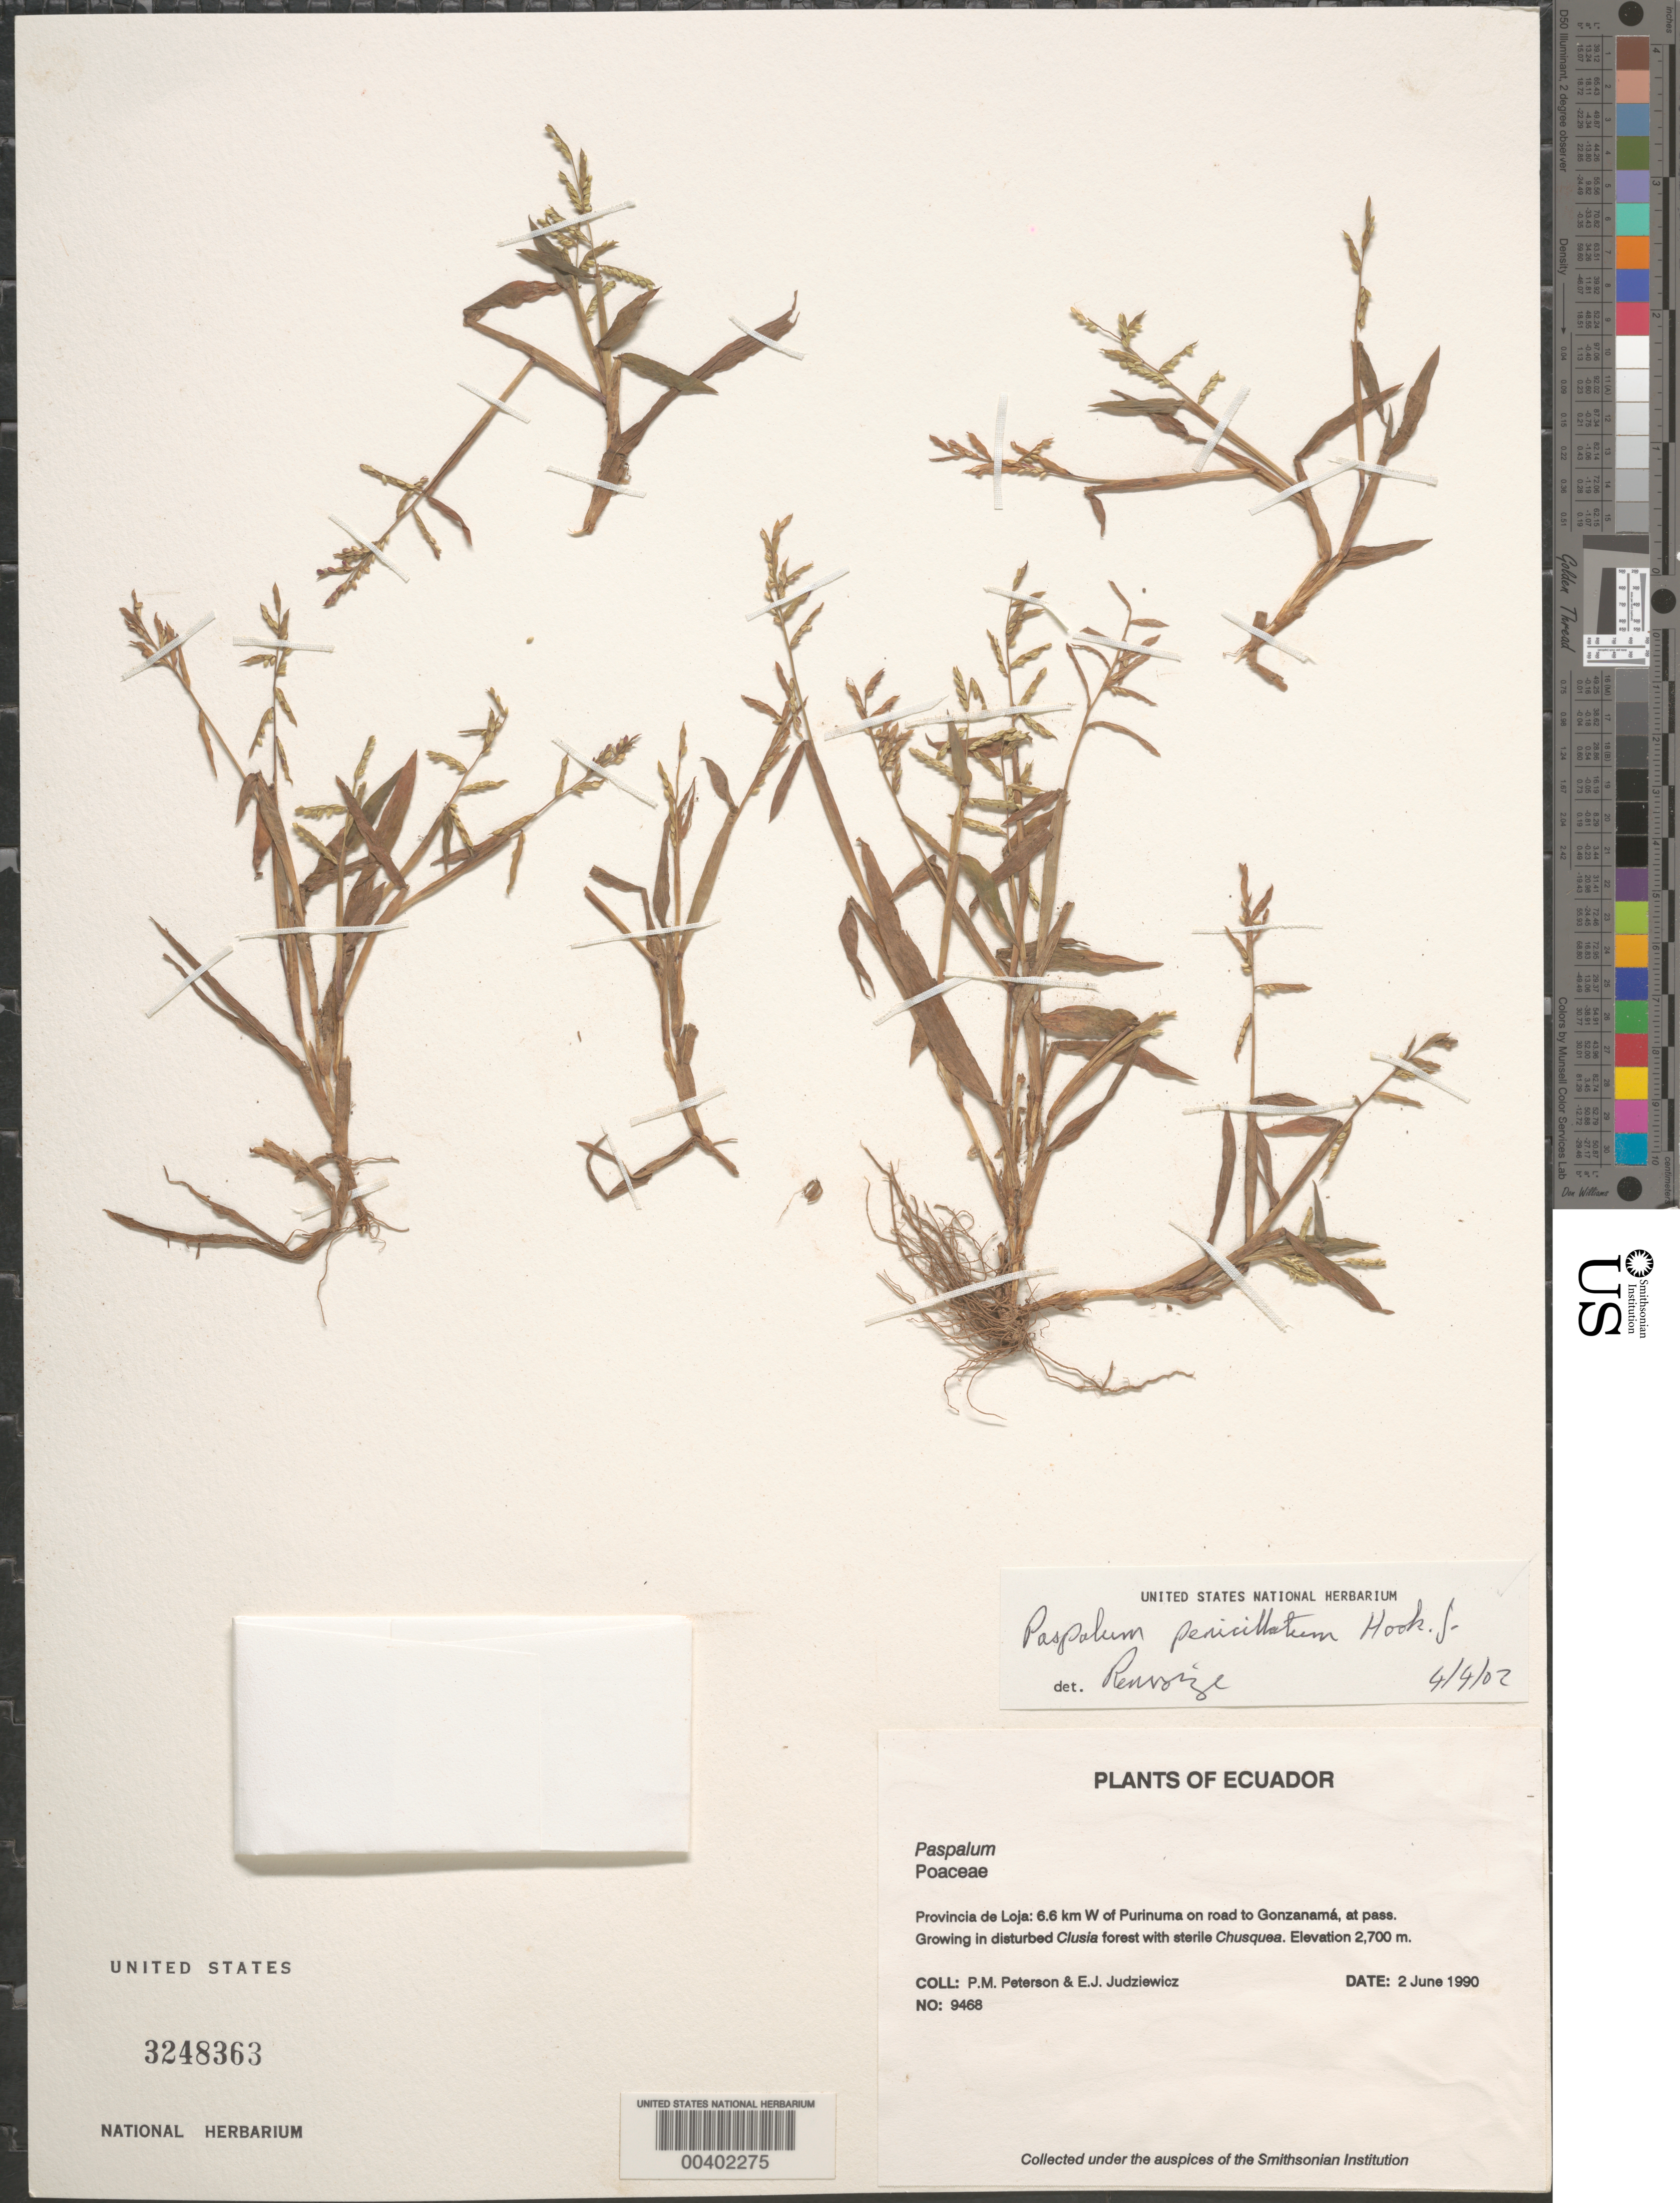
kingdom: Plantae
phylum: Tracheophyta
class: Liliopsida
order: Poales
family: Poaceae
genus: Paspalum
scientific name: Paspalum penicillatum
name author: Hook. f.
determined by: Renvoize, S. A.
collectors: P. M. Peterson & E. J. Judziewicz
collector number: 09468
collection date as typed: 02 Jun 1990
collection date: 1990-06-02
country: Ecuador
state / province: Loja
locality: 6.6 km W of Purinuma on road to Gonzanamá, at Pass.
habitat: Growing in disturbed Clusia forest with sterile Chusquea.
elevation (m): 2700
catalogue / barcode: US 3248363